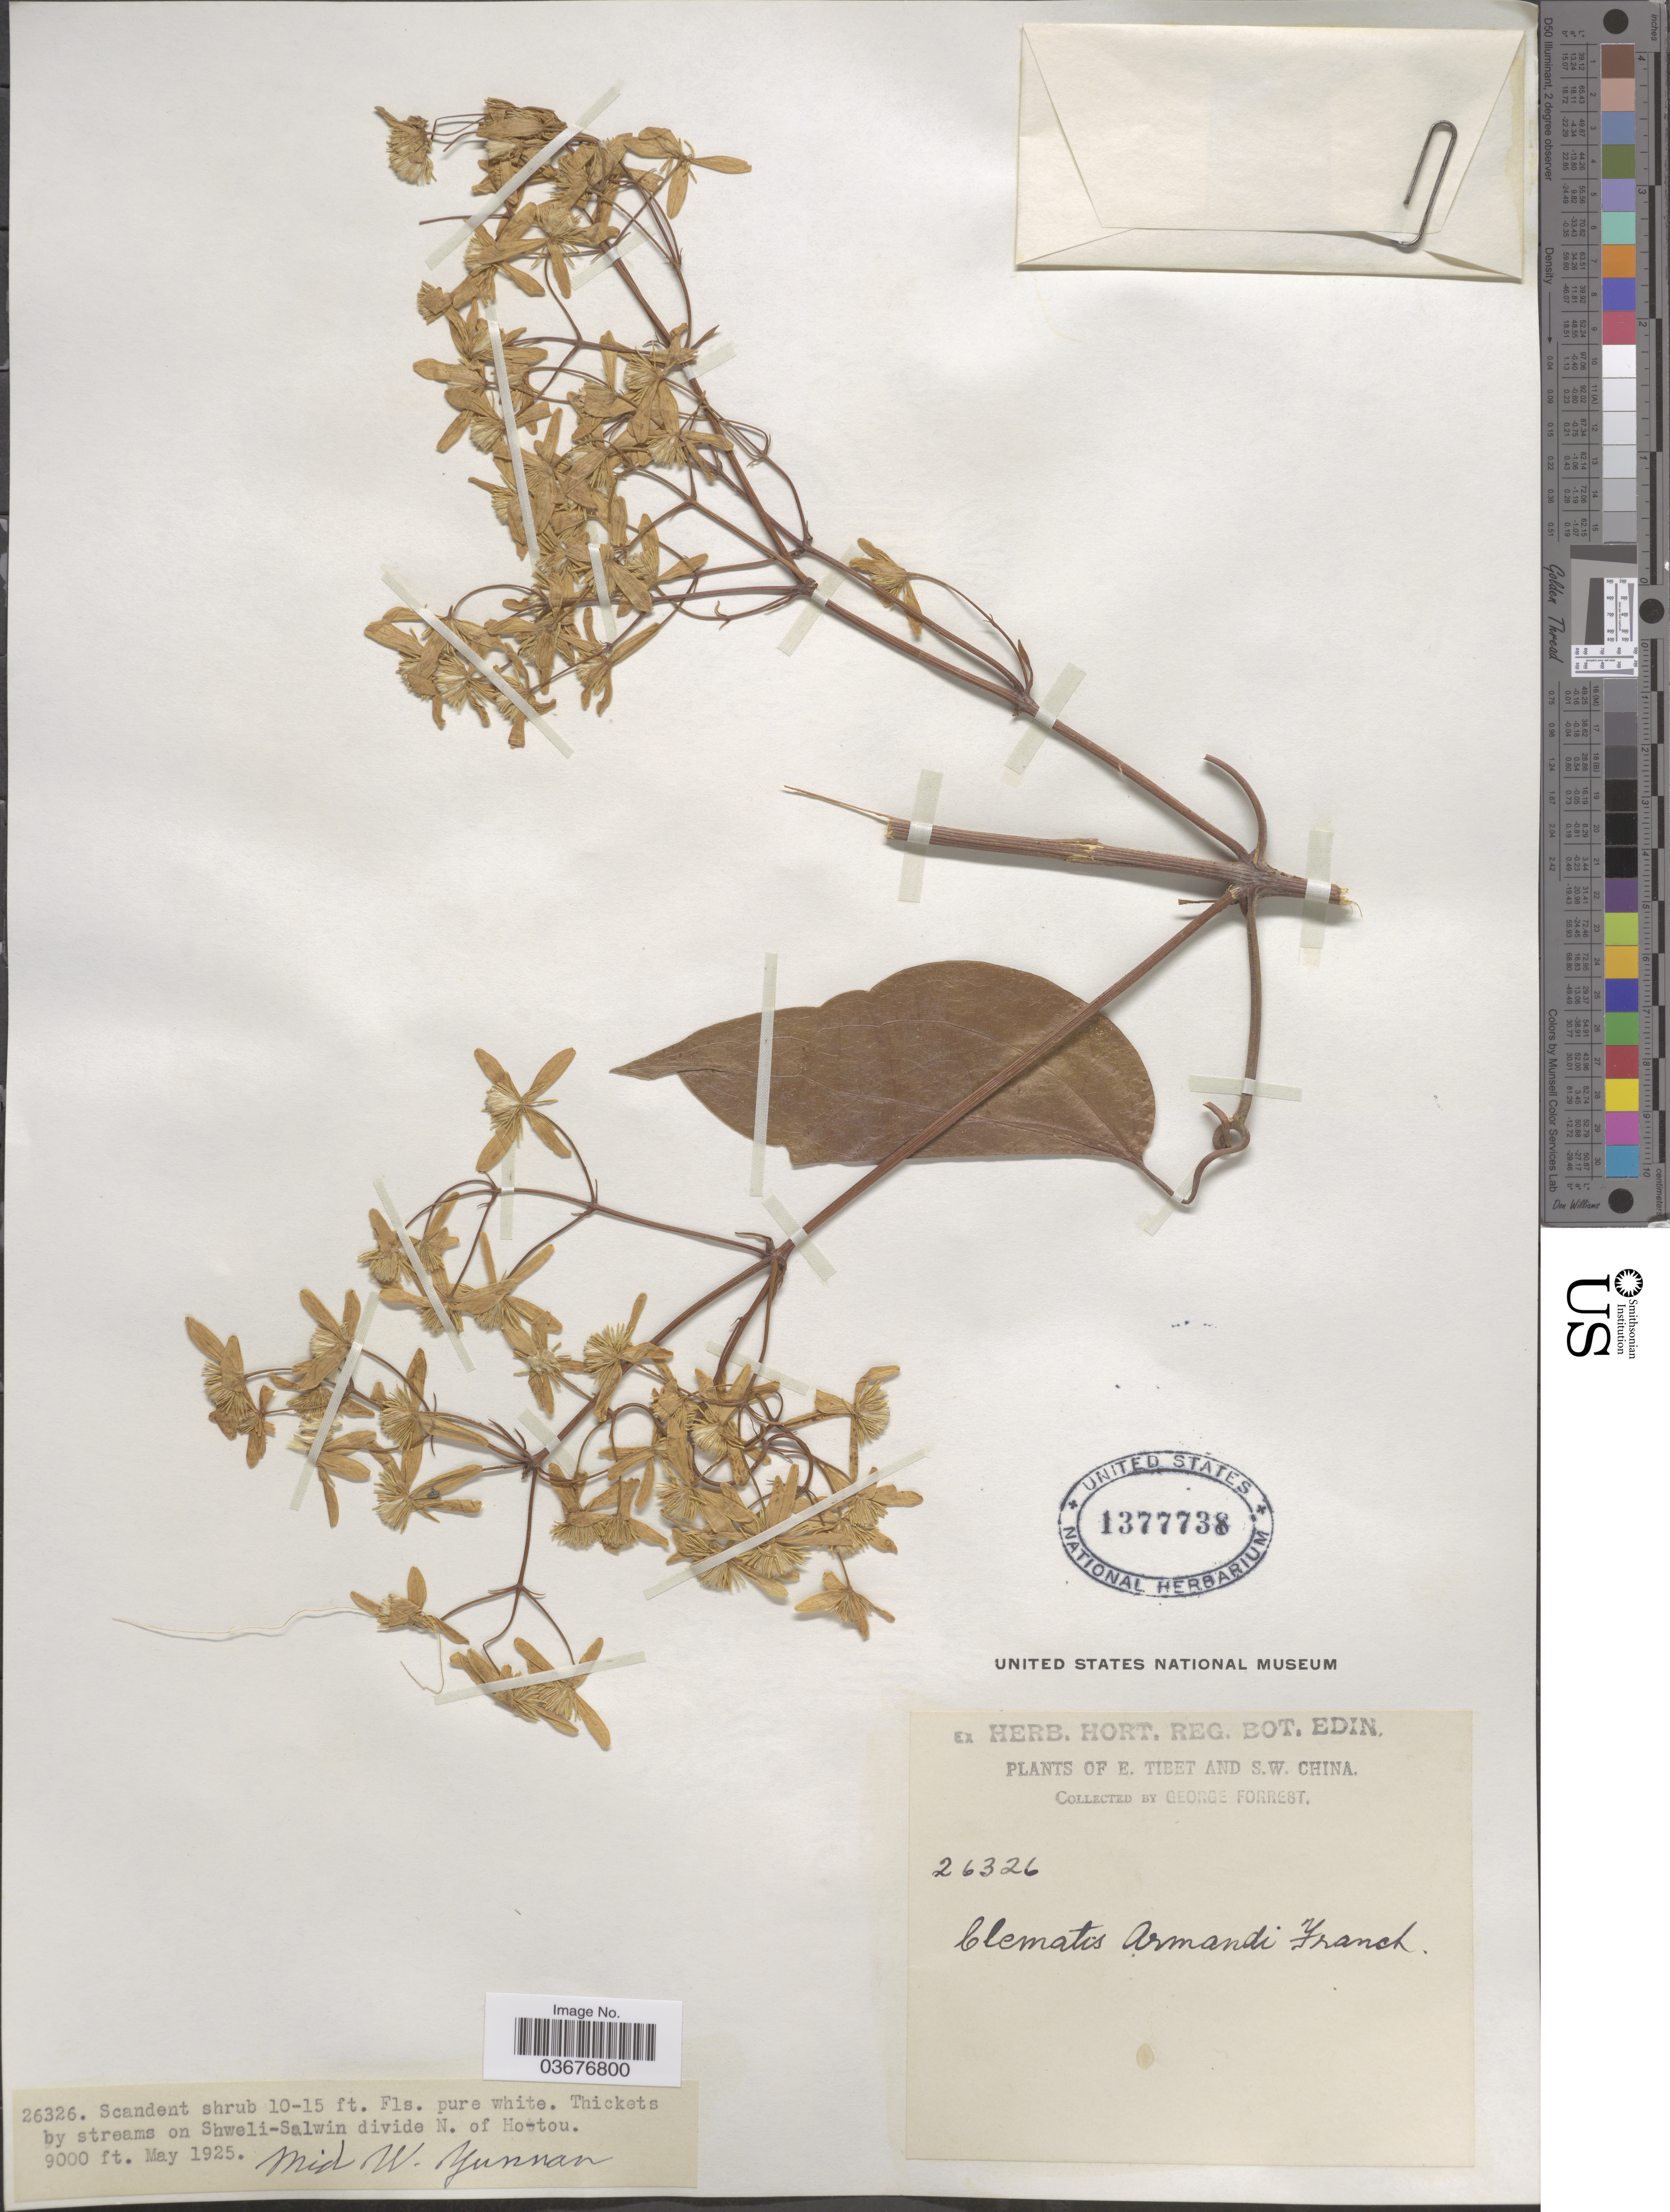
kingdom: Plantae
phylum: Tracheophyta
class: Magnoliopsida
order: Ranunculales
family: Ranunculaceae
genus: Clematis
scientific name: Clematis armandii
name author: Franch.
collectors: G. Forrest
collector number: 26326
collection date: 1925-05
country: China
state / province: Yunnan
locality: S. W China. Thickets by streams on Shweli-Salwin divide N. of Ho-tou. Mid. W. Yunnan.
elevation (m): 2743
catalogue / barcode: US 1377738